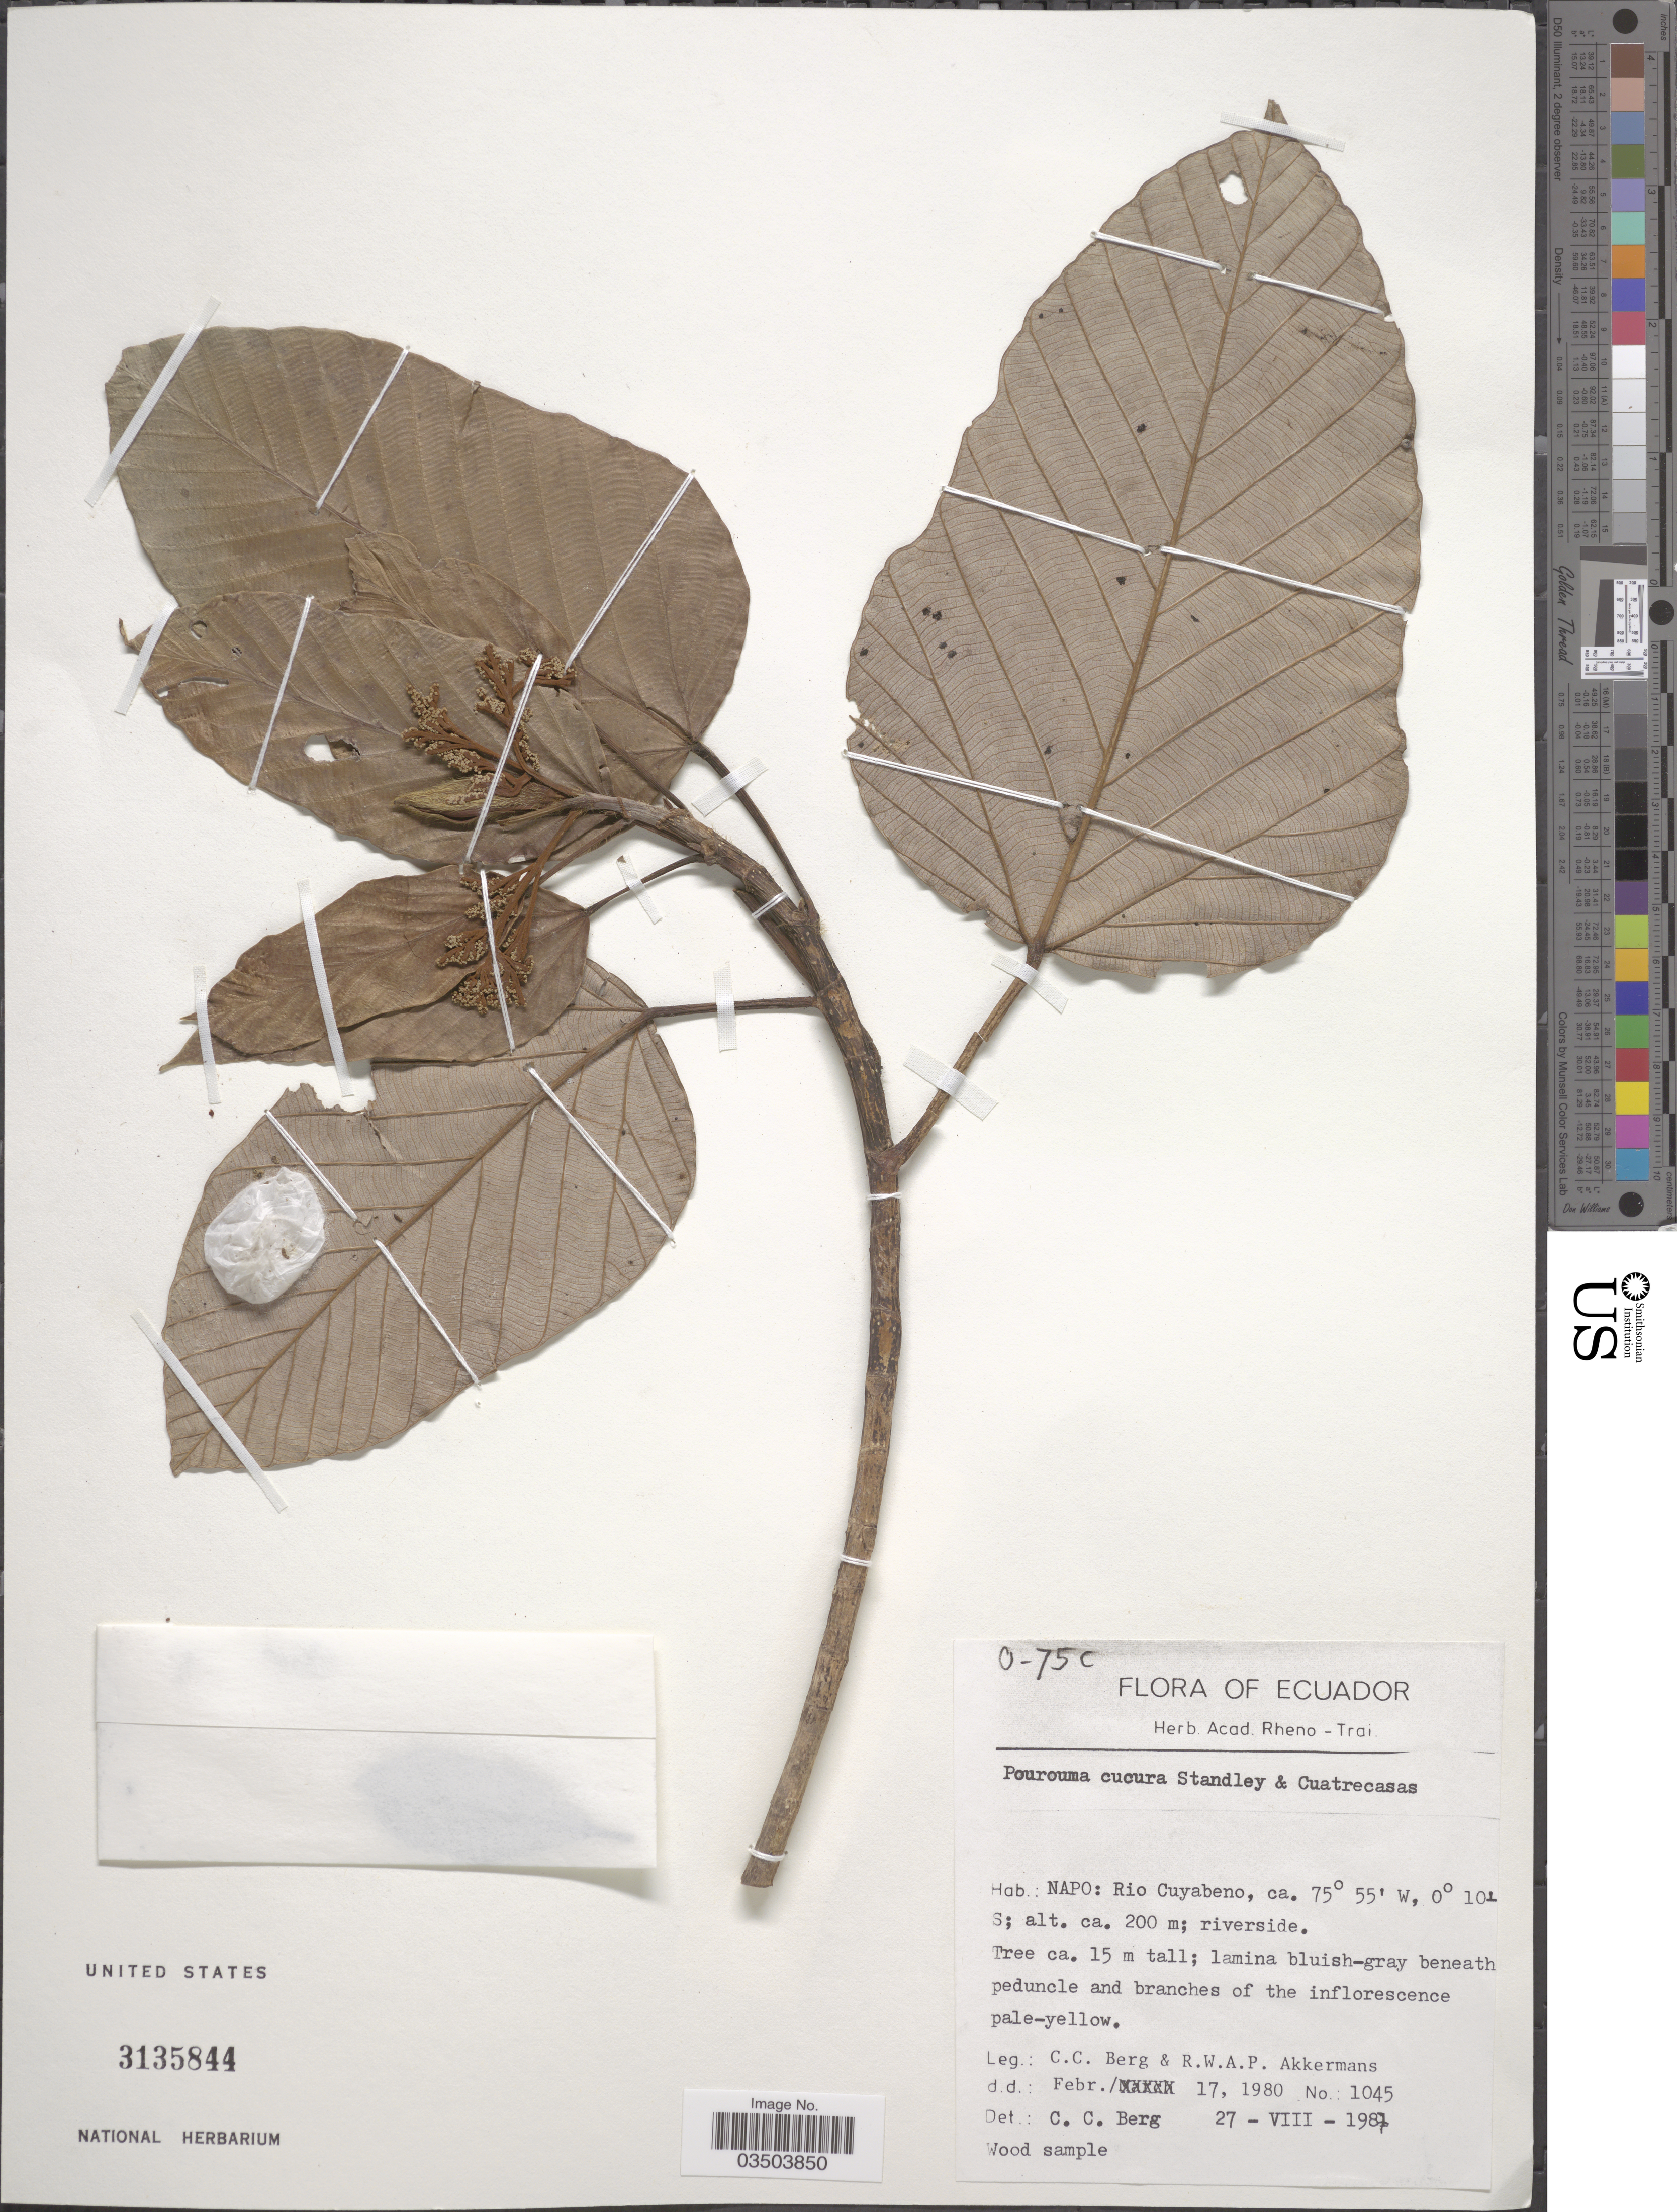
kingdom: Plantae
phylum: Tracheophyta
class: Magnoliopsida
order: Rosales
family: Urticaceae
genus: Pourouma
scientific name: Pourouma cucura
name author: Standl. & Cuatrec.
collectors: C. C. Berg & R. W. A. P. Akkermans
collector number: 1045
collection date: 1980-02-17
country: Ecuador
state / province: Napo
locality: Rio Cuyabeno, riverside.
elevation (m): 200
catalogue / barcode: US 3135844